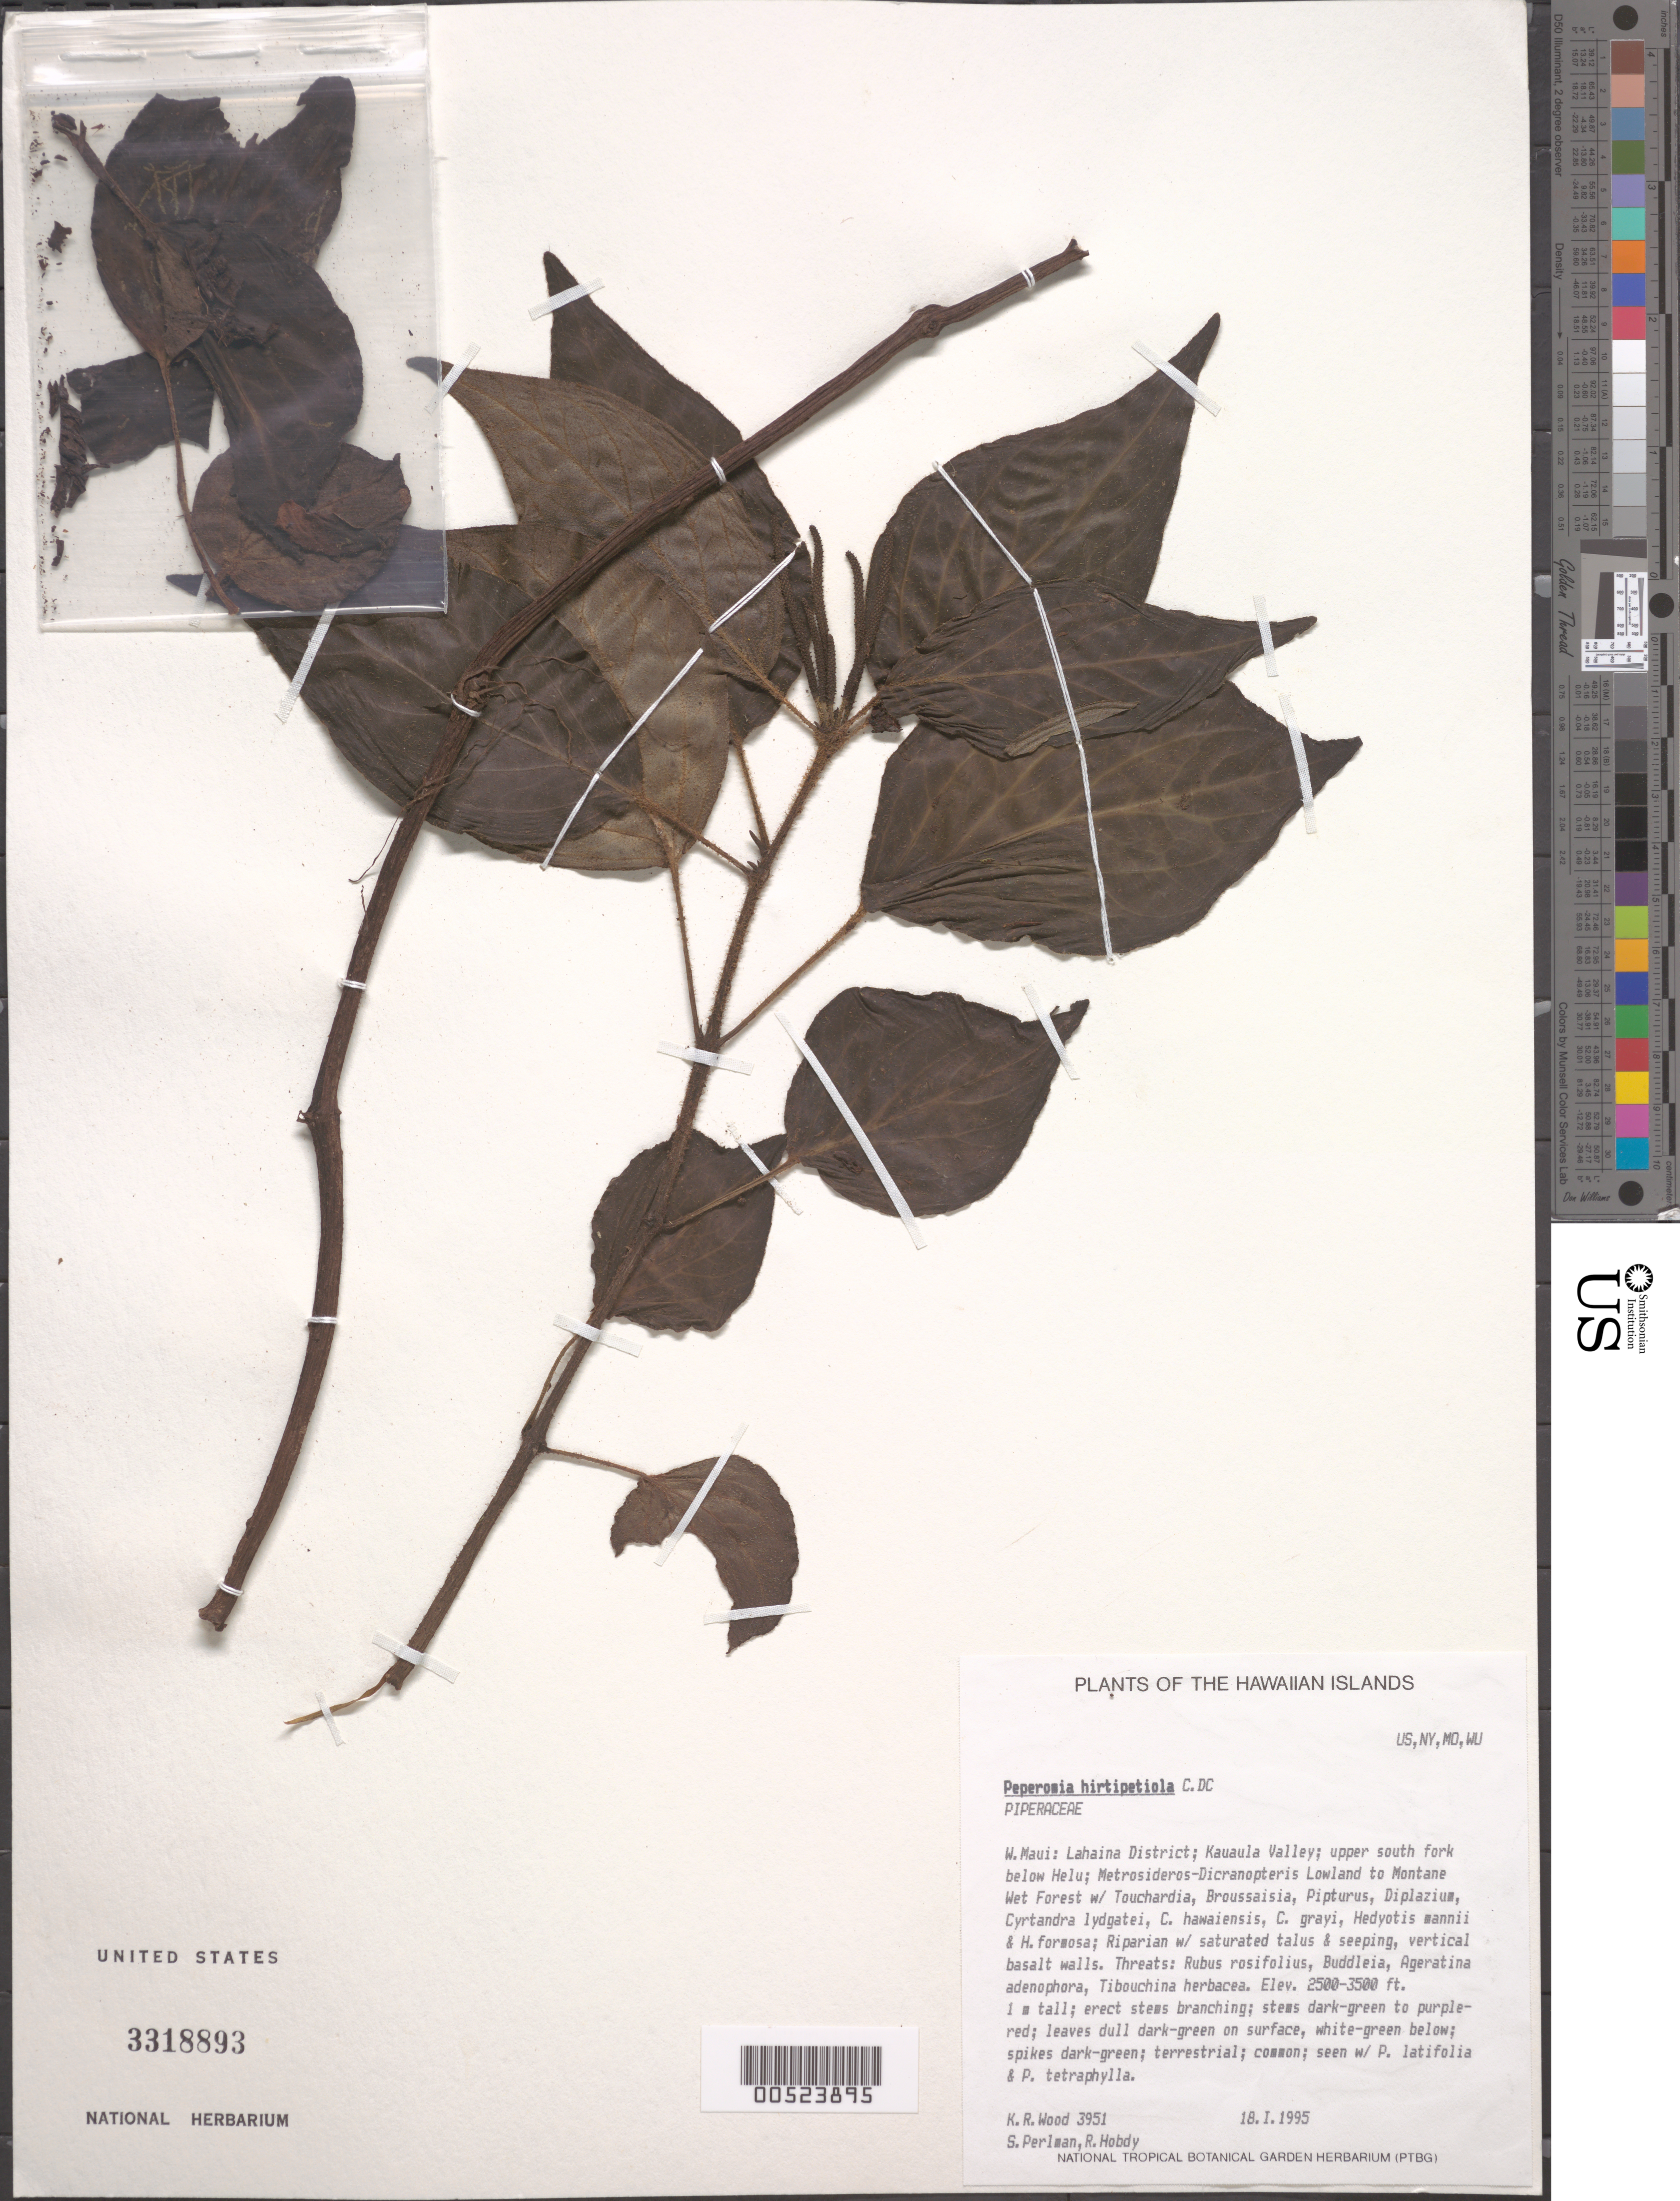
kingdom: Plantae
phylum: Tracheophyta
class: Magnoliopsida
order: Piperales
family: Piperaceae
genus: Peperomia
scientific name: Peperomia hirtipetiola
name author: C. DC.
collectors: K. R. Wood, S. P. Perlman & R. Hobdy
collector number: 3951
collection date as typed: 18 Jan 1995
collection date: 1995-01-18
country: United States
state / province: Hawaii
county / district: Maui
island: Maui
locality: W Maui, Lahaina Dist, Kauaula Valley, upper S fork below Helu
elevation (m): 762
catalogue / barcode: US 3318893